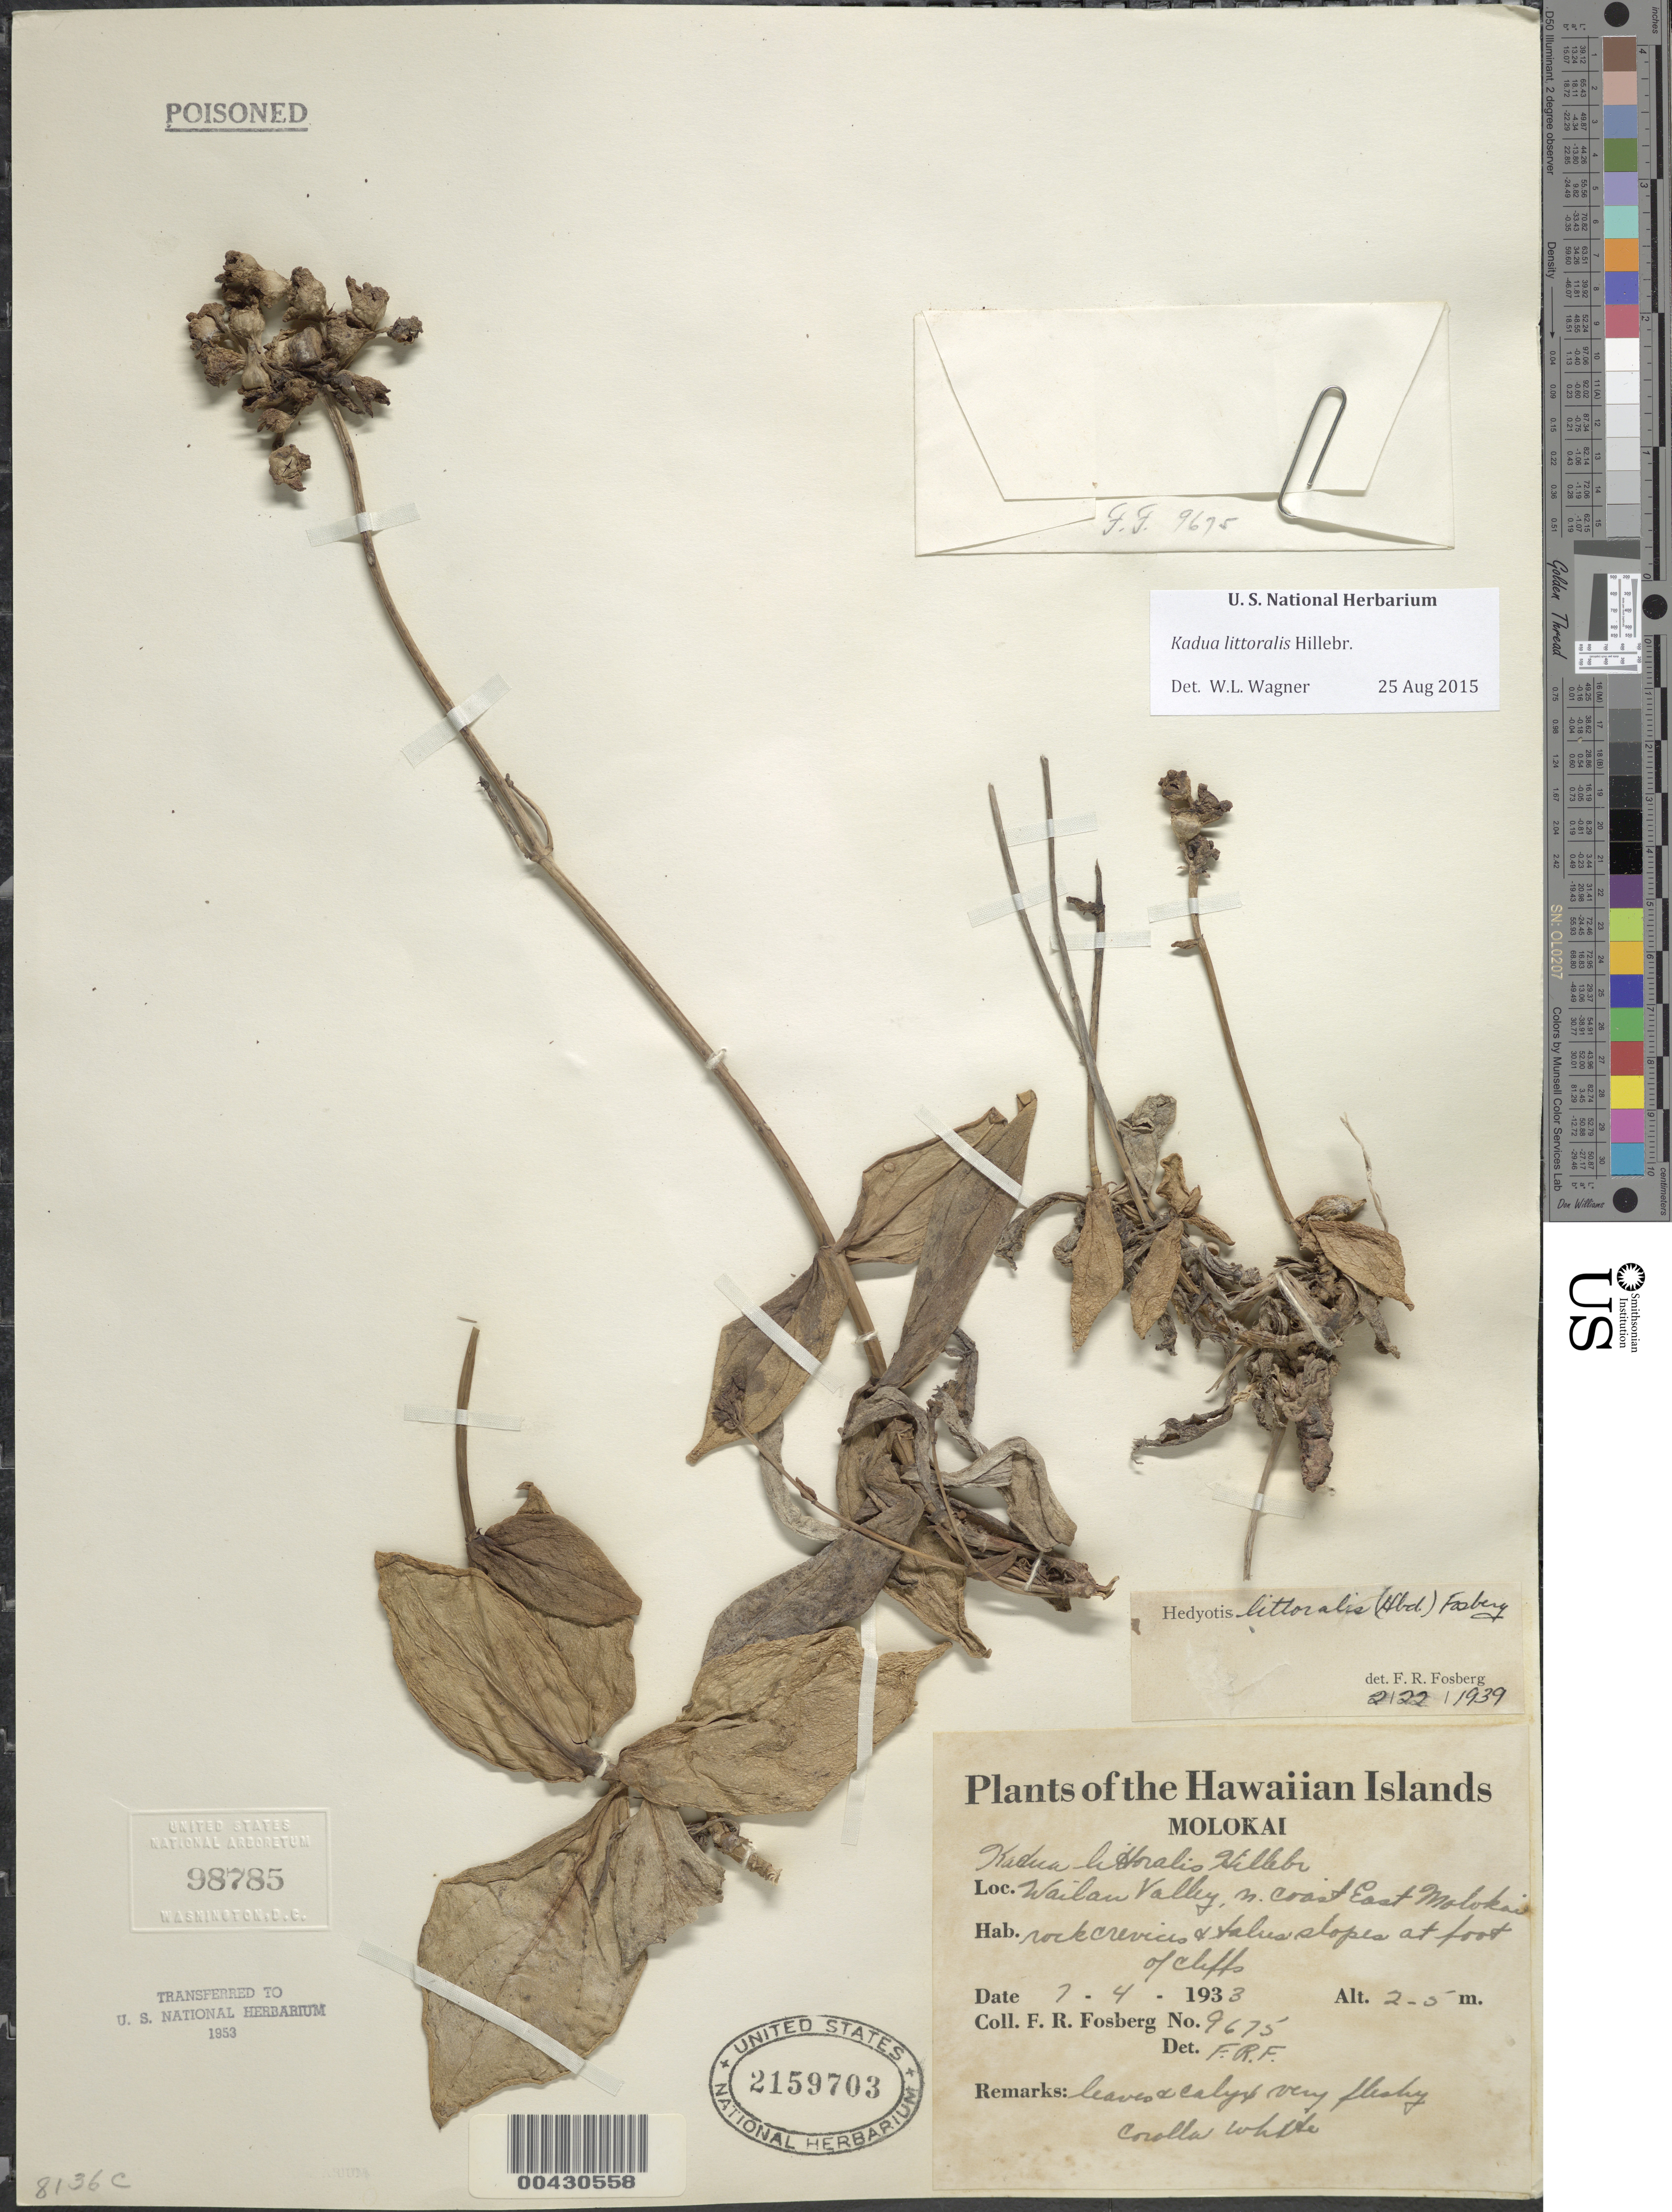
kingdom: Plantae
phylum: Tracheophyta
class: Magnoliopsida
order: Gentianales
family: Rubiaceae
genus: Kadua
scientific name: Kadua littoralis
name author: Hillebr.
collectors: F. R. Fosberg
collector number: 9675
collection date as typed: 4 Jun 1933 or 7 Apr 1933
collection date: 1933-04-07 or 1933-06-04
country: United States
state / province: Hawaii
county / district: Maui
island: Moloka'i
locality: Wailau Valley, north coast East Molokai.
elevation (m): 2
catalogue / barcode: US 2159703